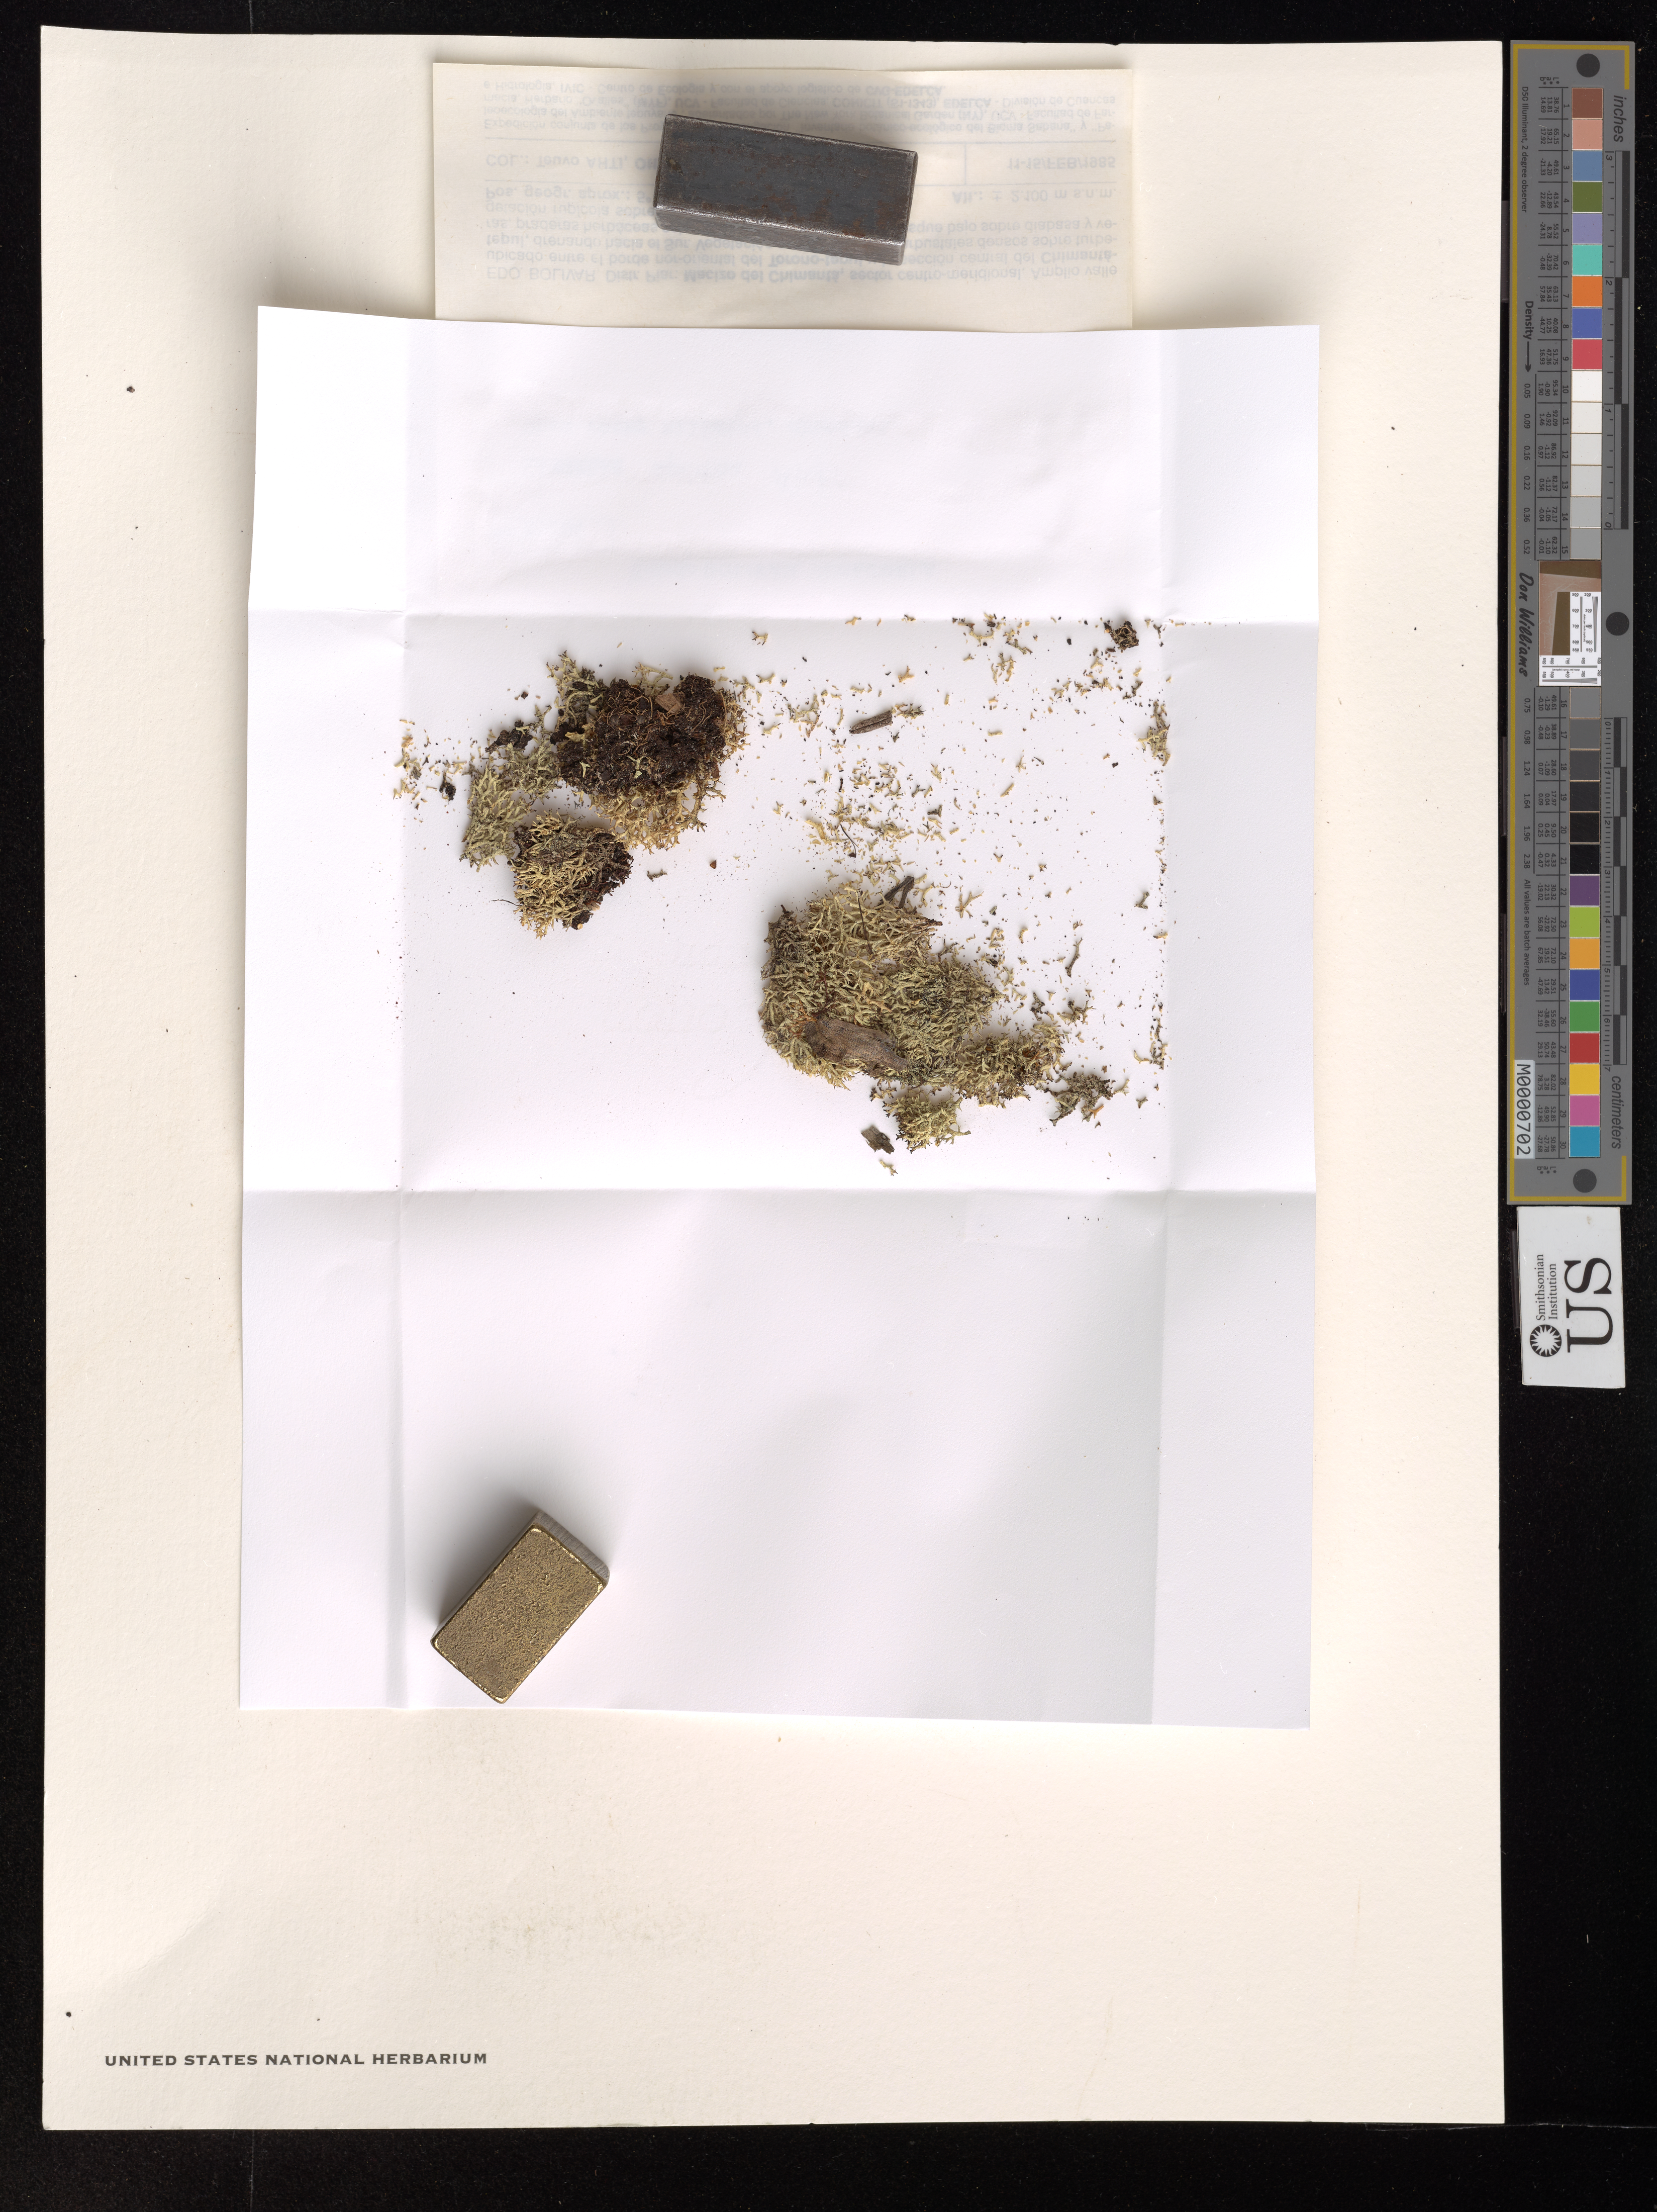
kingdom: Fungi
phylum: Ascomycota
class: Lecanoromycetes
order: Lecanorales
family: Cladoniaceae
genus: Cladonia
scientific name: Cladonia spinea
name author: Ahti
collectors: T. T. Ahti, O. Huber & J. J. Pipoly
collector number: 45206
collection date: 1985-02-15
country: Venezuela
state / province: Bolivar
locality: Distr. Piar: Macizo del Chimantá, sector centro-meriodional. Amplio valle ubicado entre el borde nor-oriental del Torono-tepul y la sección central del Chimantá-tepui, drenado hacia el Sur.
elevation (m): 2100